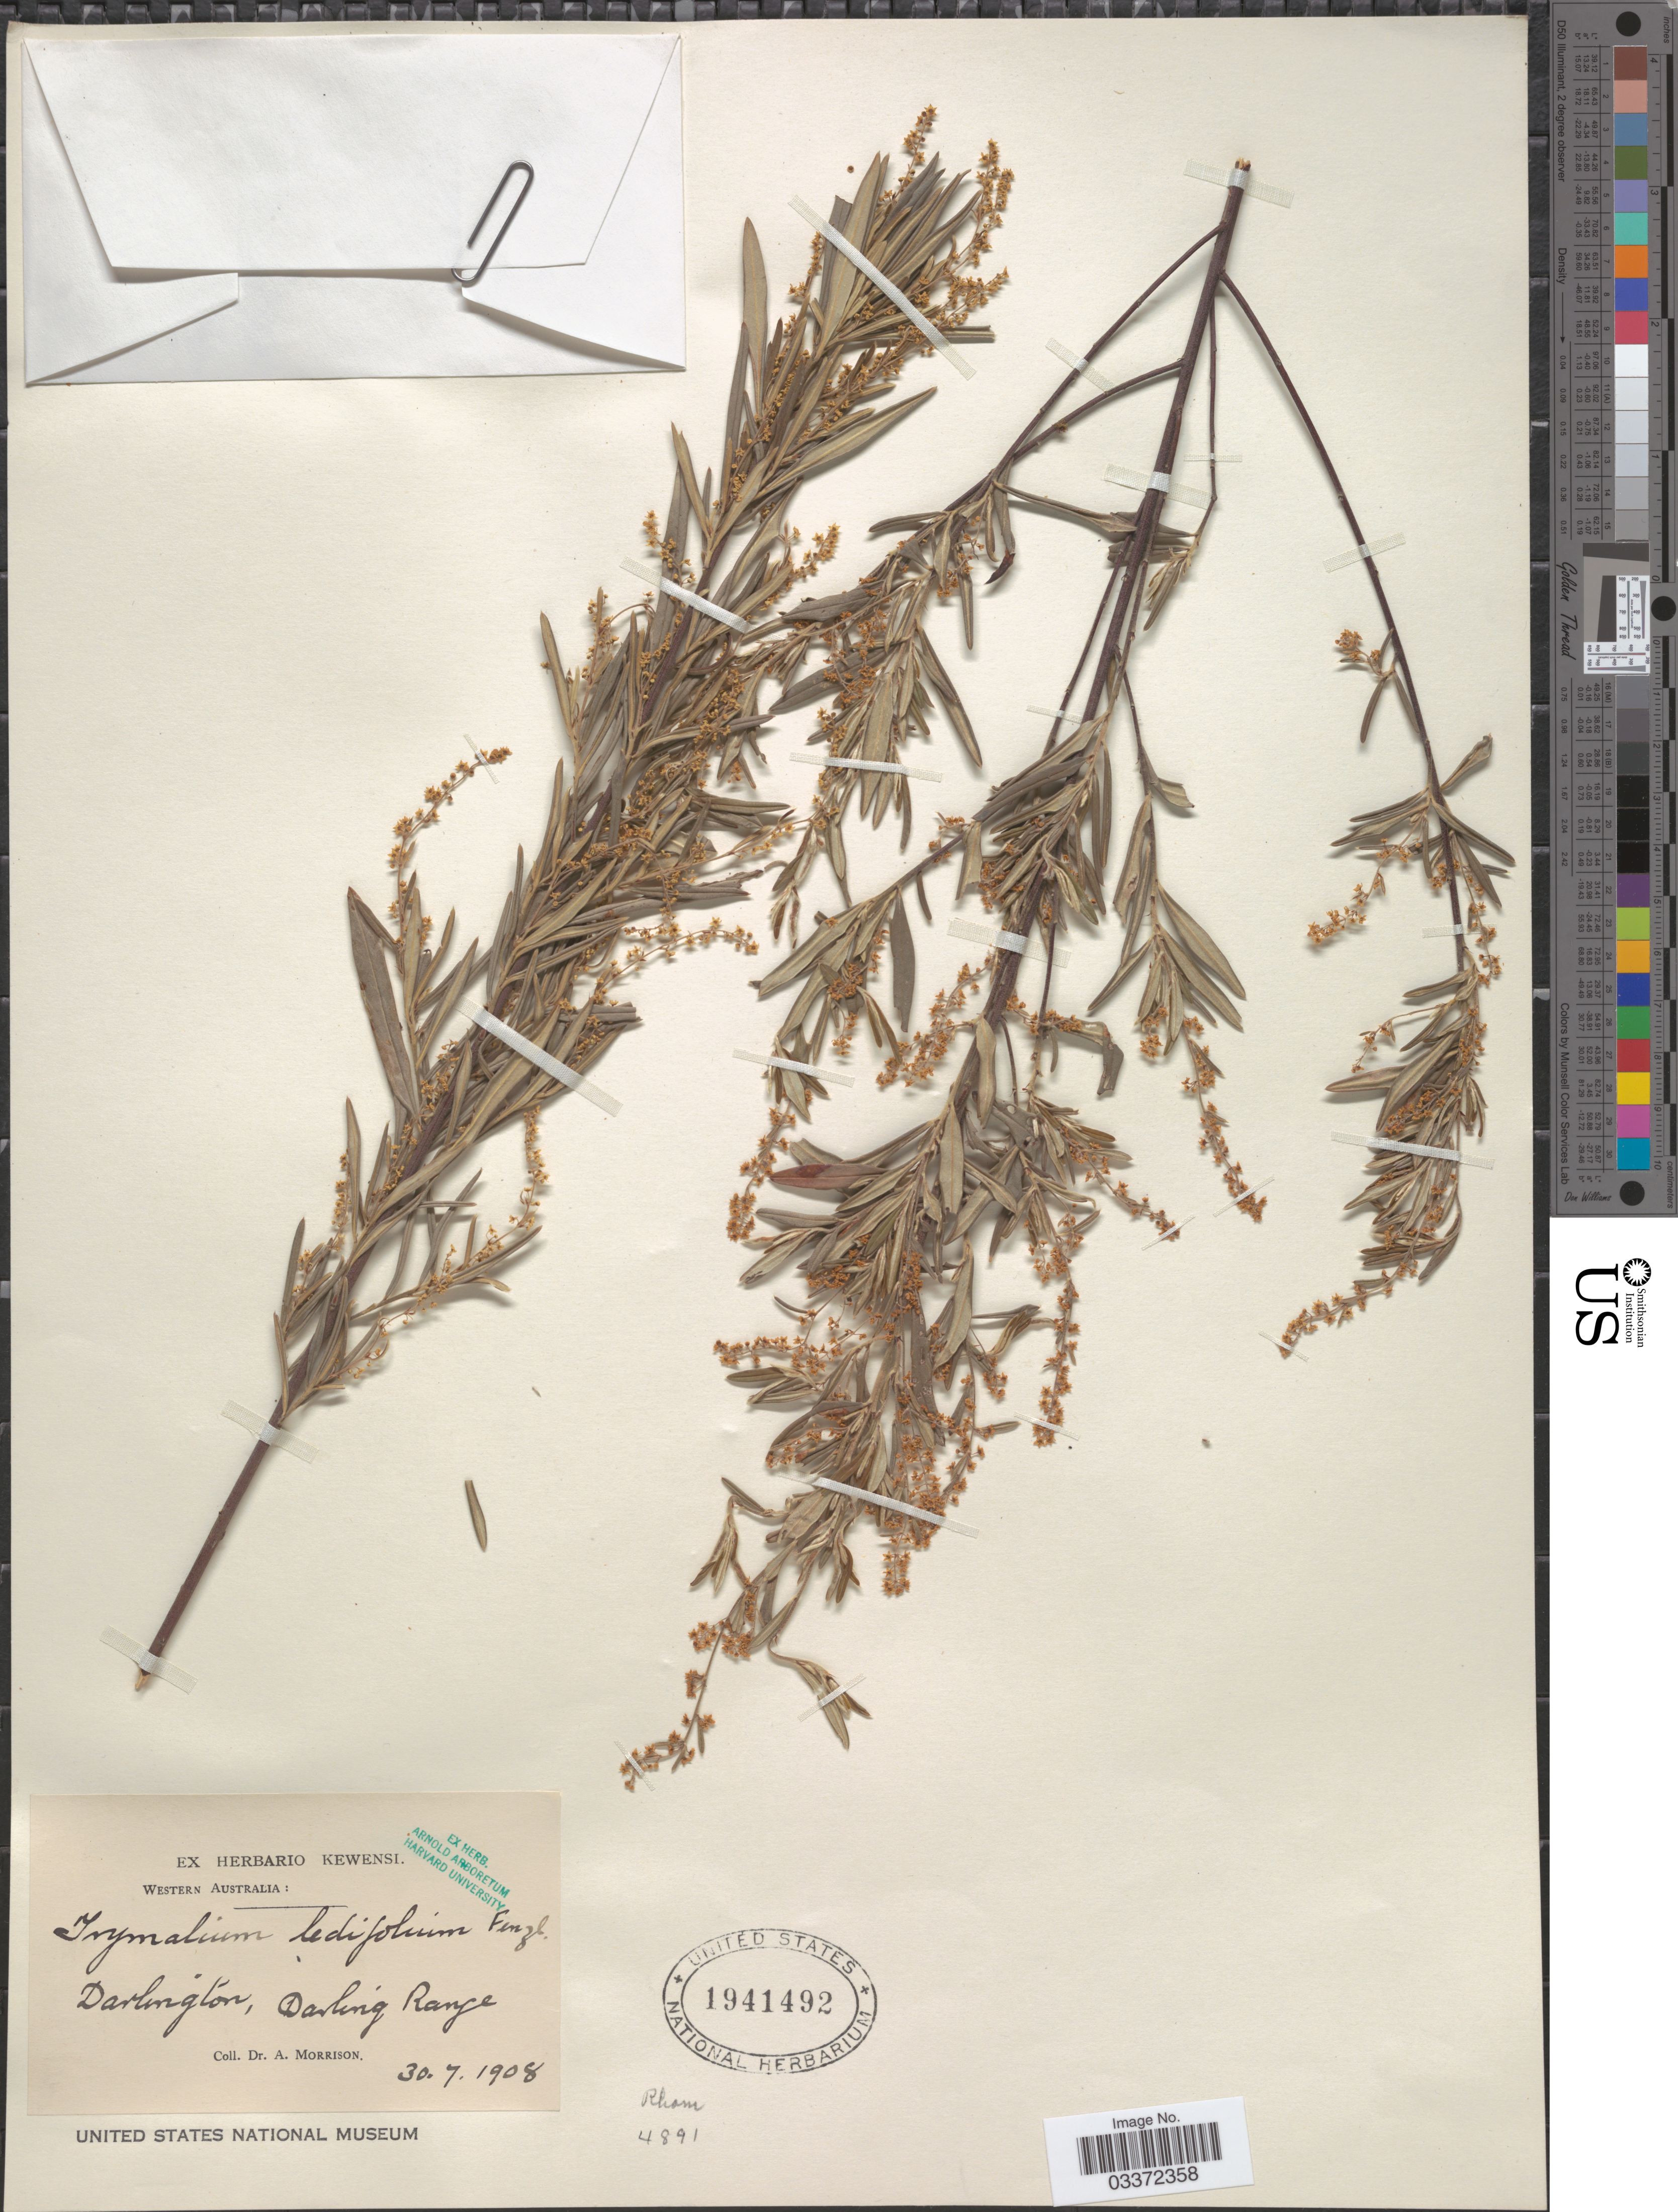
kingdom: Plantae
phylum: Tracheophyta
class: Magnoliopsida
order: Rosales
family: Rhamnaceae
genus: Trymalium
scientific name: Trymalium ledifolium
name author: Fenzl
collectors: A. Morrison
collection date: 1908-07-30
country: Australia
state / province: Western Australia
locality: Darlington, Darling Range.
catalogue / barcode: US 1941492